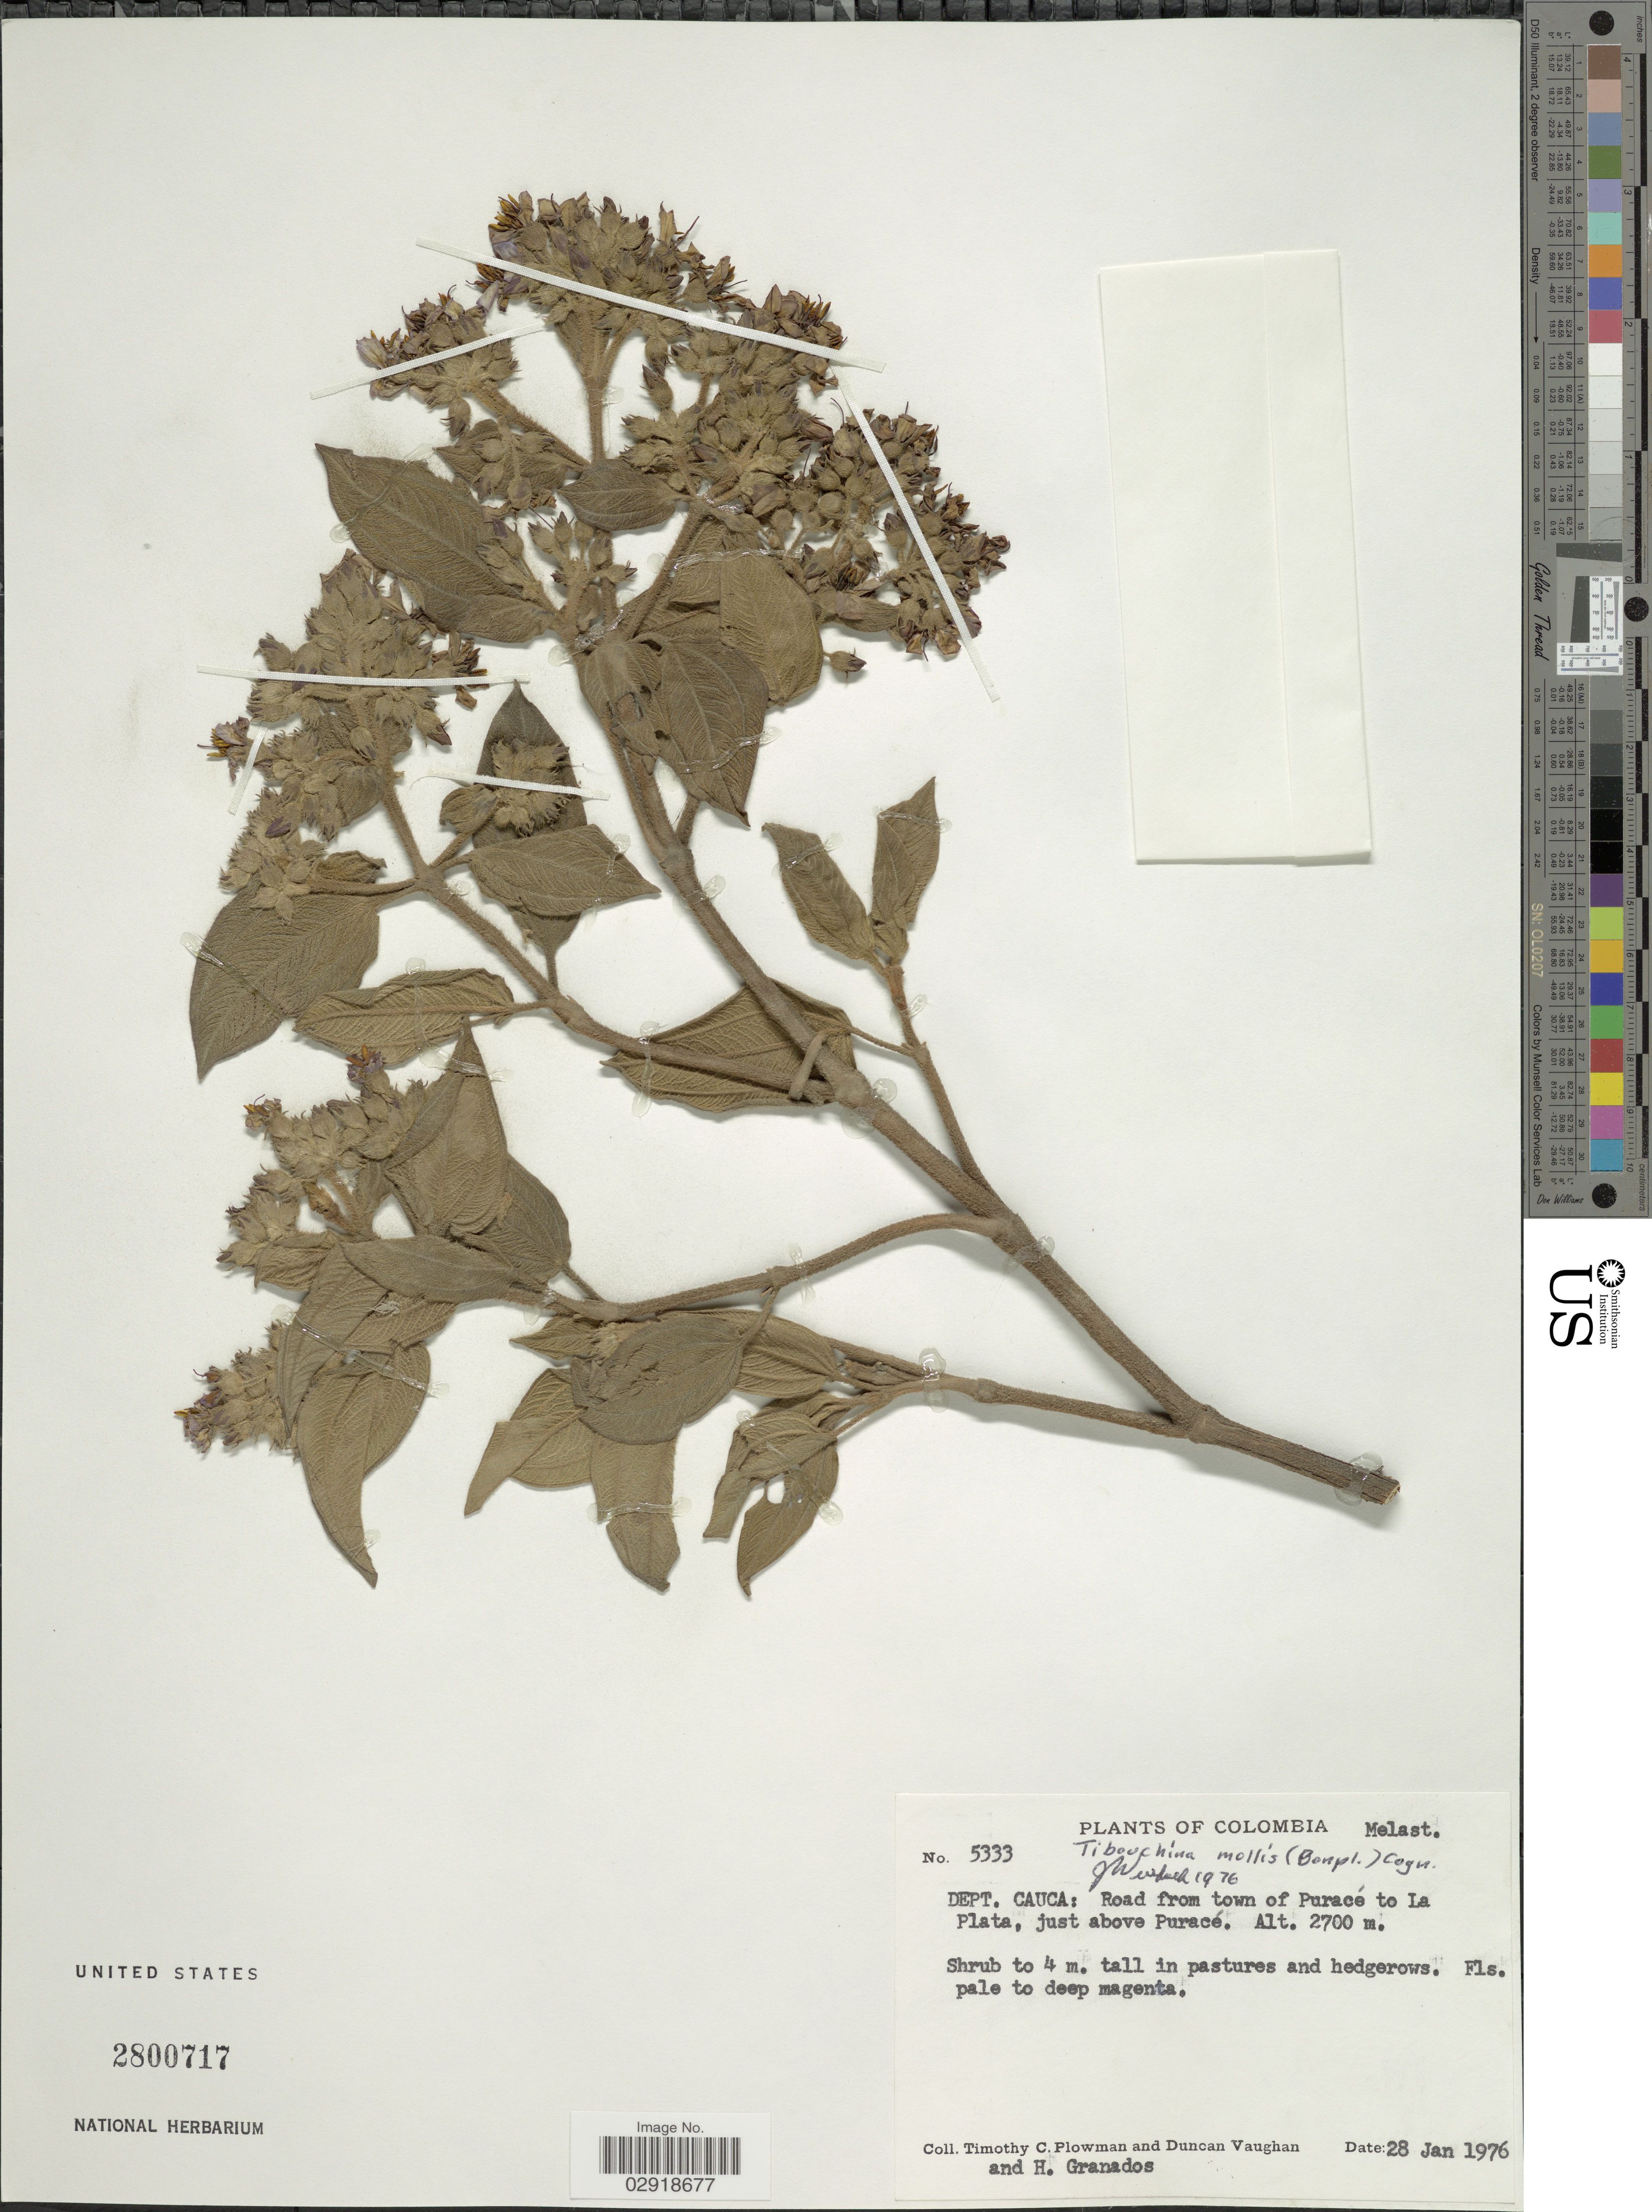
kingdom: Plantae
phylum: Tracheophyta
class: Magnoliopsida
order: Myrtales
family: Melastomataceae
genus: Chaetogastra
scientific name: Chaetogastra mollis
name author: (Bonpl.) DC.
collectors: T. Plowman, D. Vaughan & H. Granados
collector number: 5333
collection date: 1976-01-28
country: Colombia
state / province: Cauca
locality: Dept. Cauca: Road from town to Puracé to La Plata, just above Puracé.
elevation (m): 2700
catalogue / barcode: US 2800717